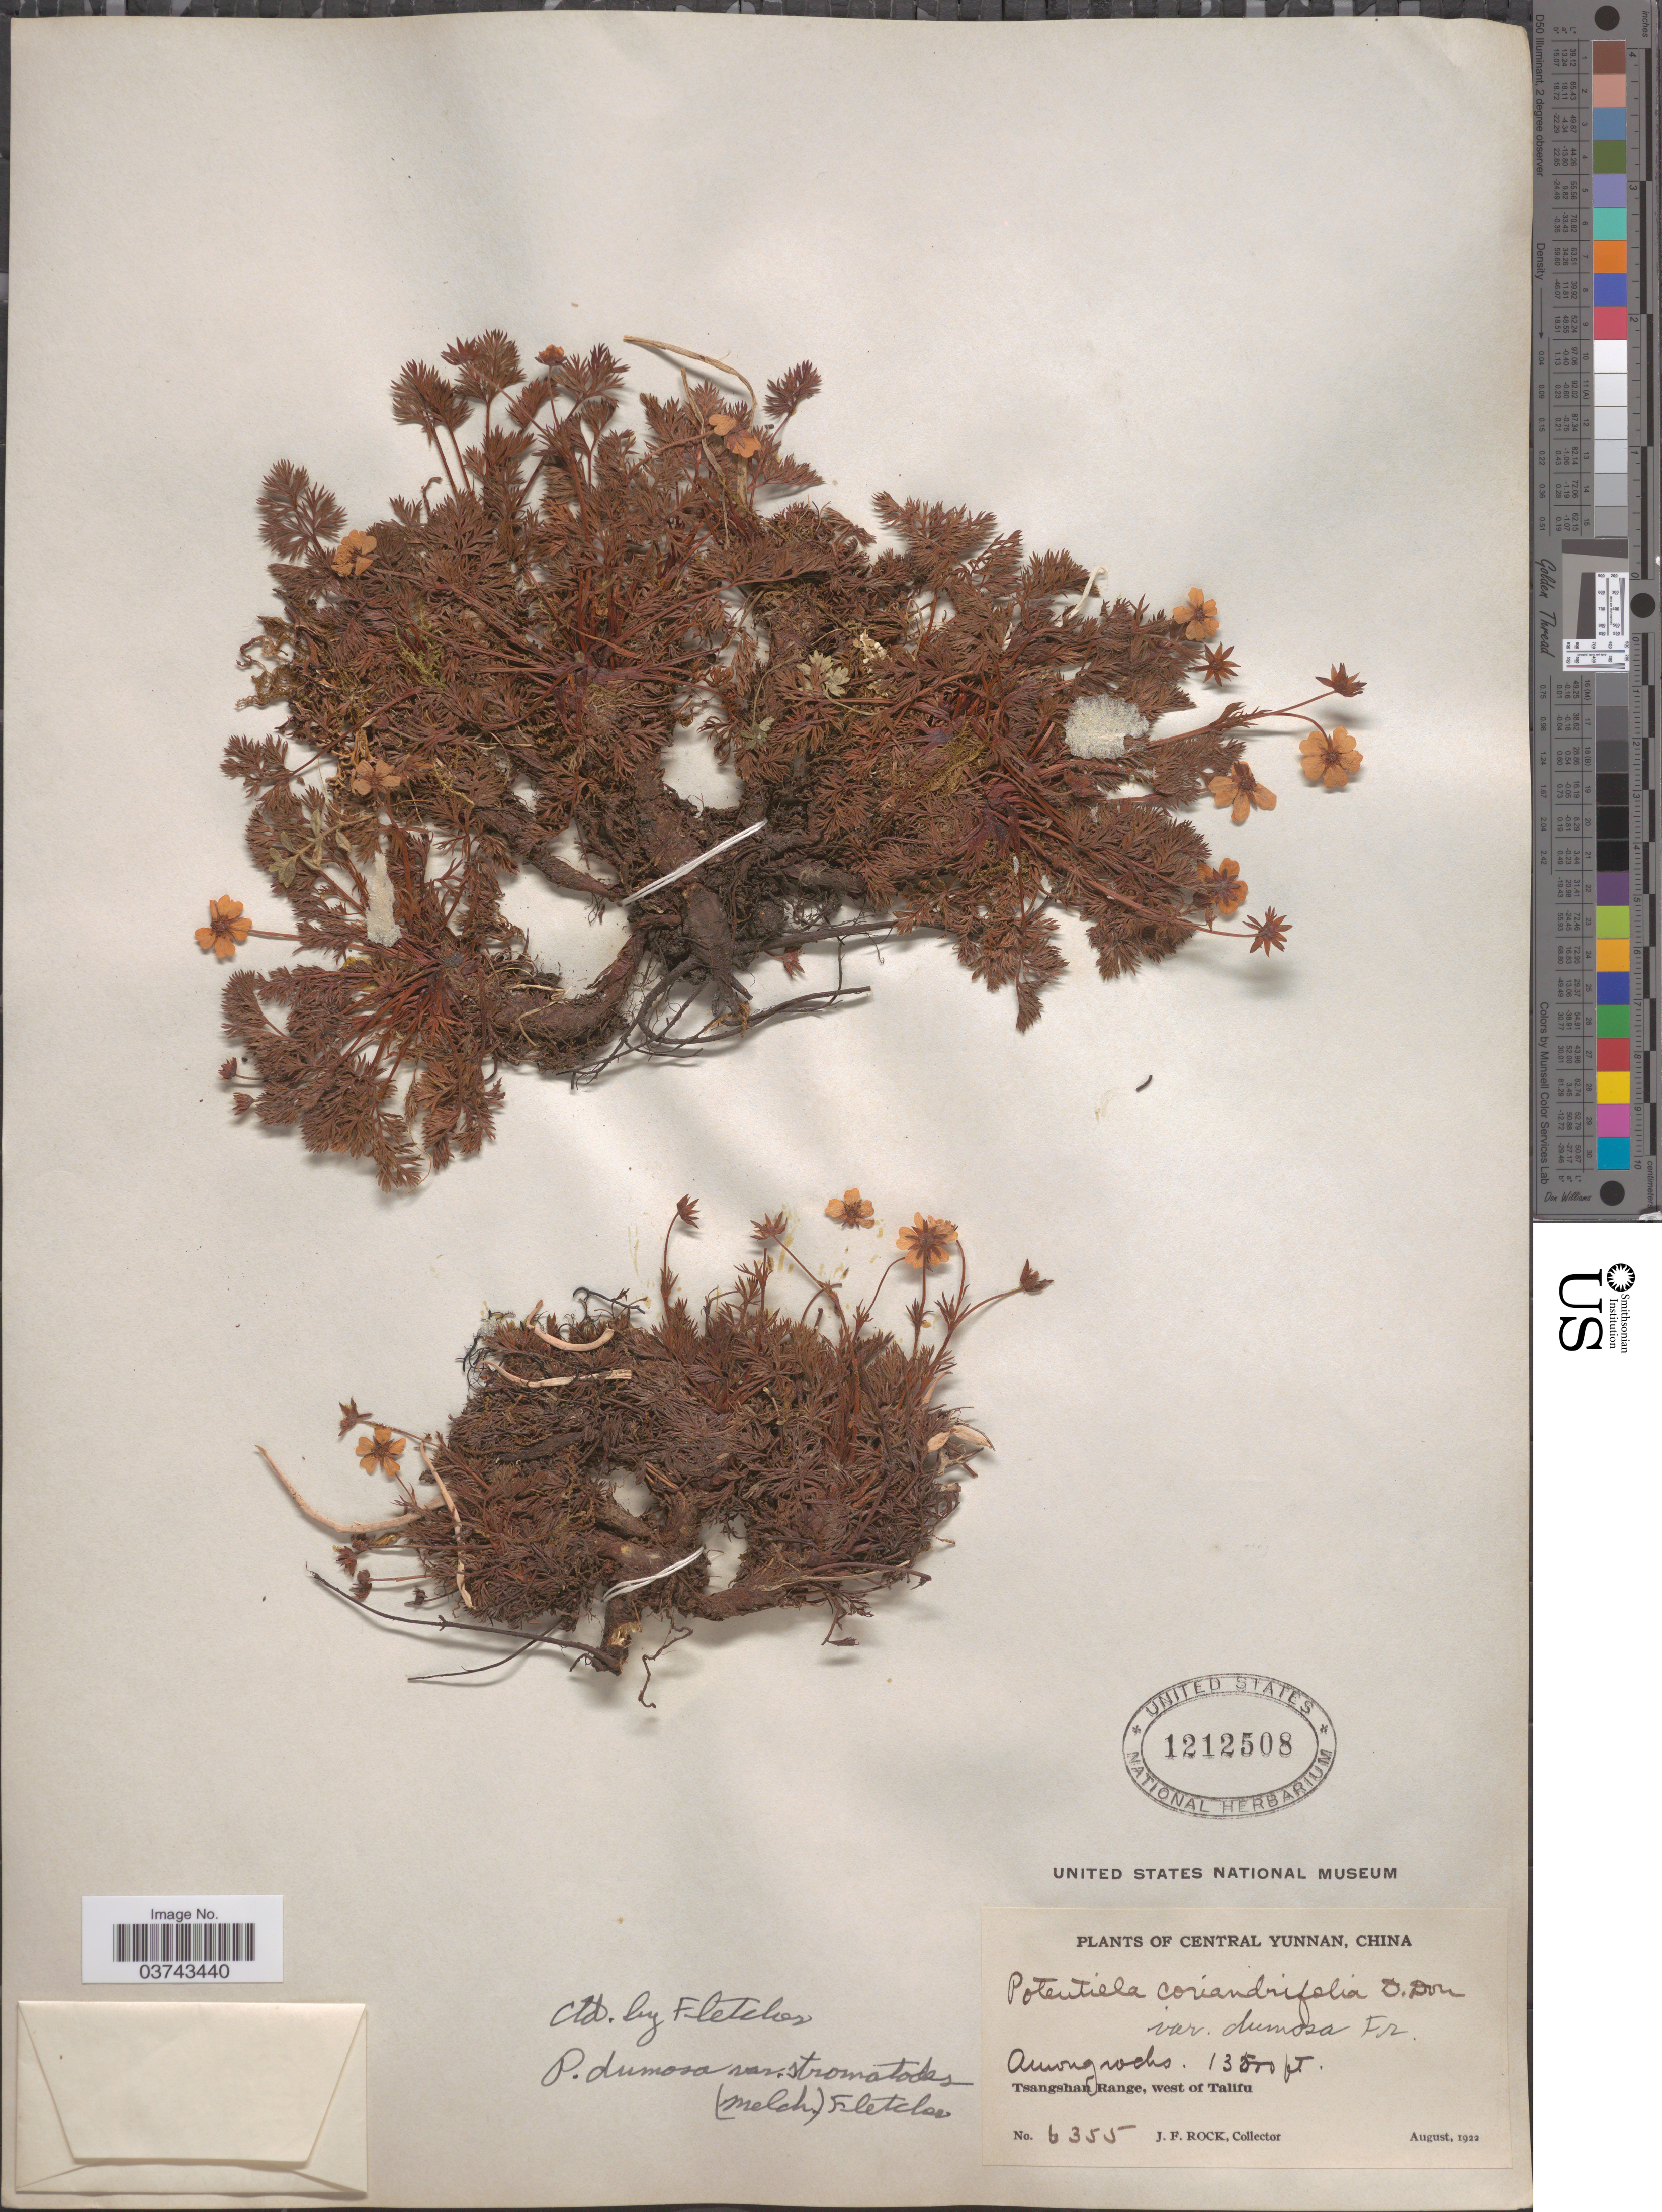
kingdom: Plantae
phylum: Tracheophyta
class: Magnoliopsida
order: Rosales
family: Rosaceae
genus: Potentilla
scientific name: Potentilla dumosa var. stromatodes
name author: (Melch.) H.R. Fletcher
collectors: J. Rock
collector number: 6355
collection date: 1922-08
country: China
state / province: Yunnan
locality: Central Yunnan. Tsangshan Range, west of Talifu.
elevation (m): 4115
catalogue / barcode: US 1212508